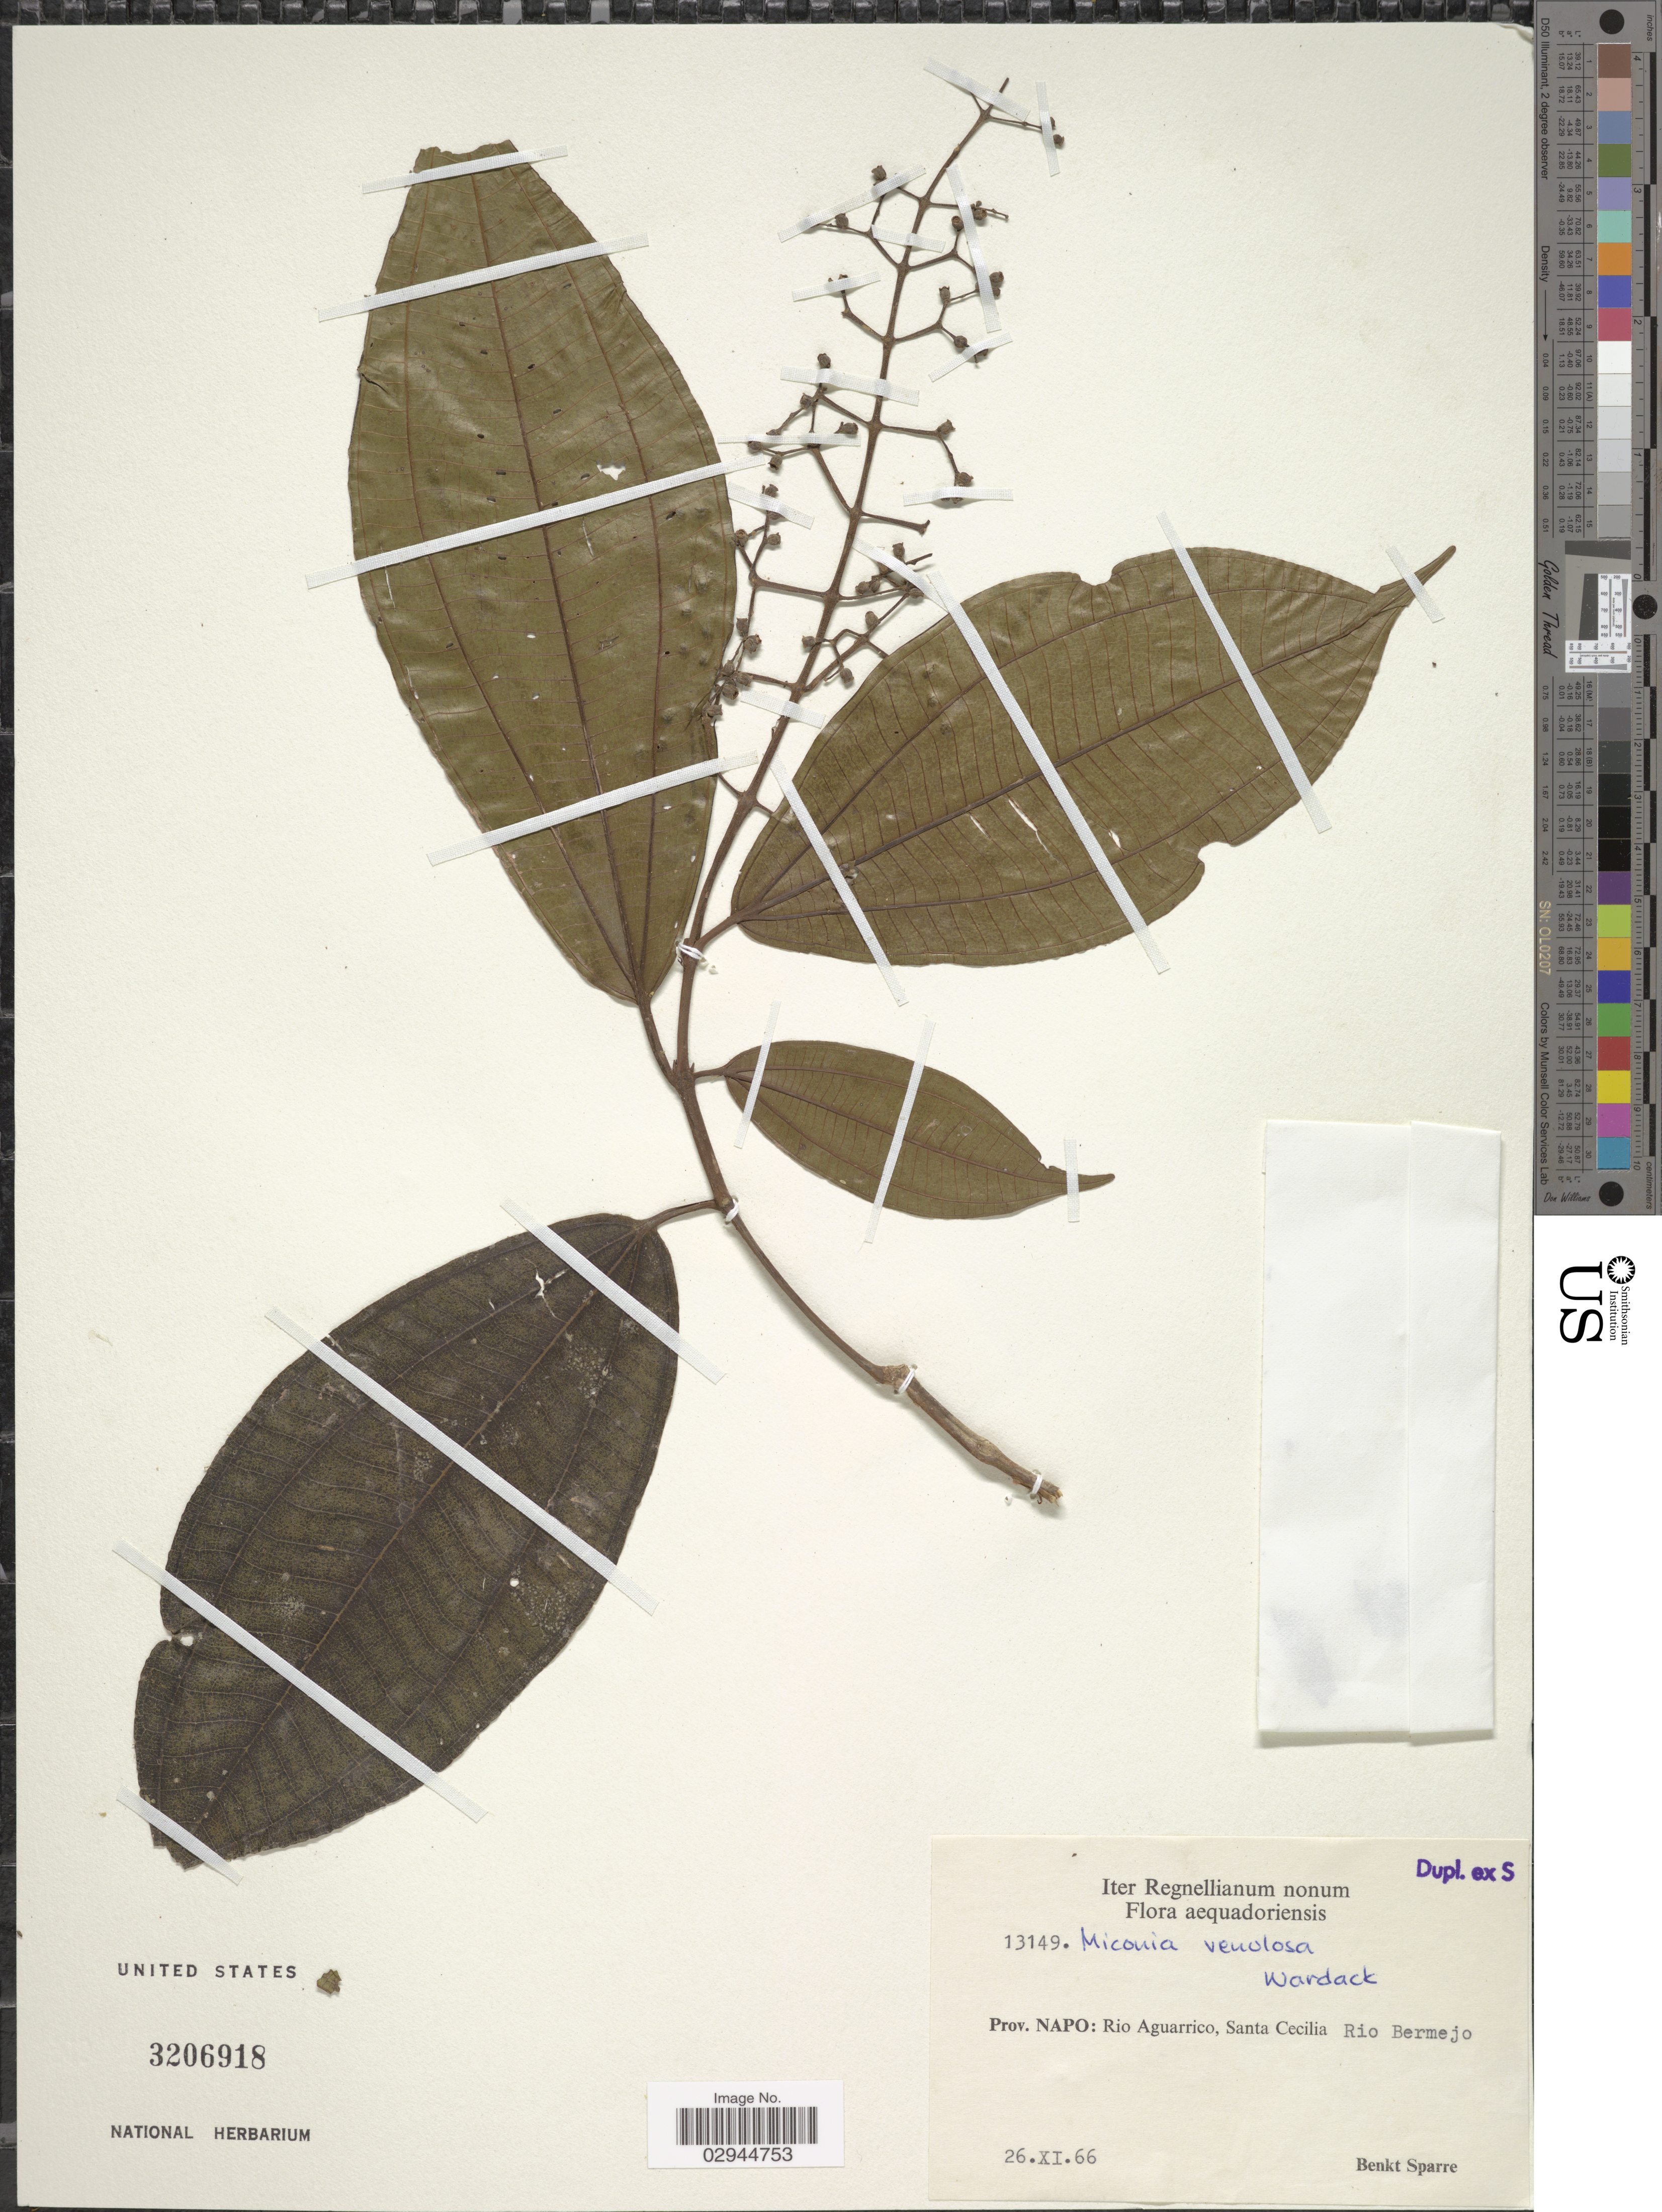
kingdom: Plantae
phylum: Tracheophyta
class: Magnoliopsida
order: Myrtales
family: Melastomataceae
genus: Miconia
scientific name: Miconia venulosa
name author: Wurdack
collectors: B. Sparre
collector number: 13149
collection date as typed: Transcribed d/m/y: 26/11/66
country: Ecuador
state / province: Napo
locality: Rio Aguarrico, Santa Cecilia Rio Bermejo.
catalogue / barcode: US 3206918